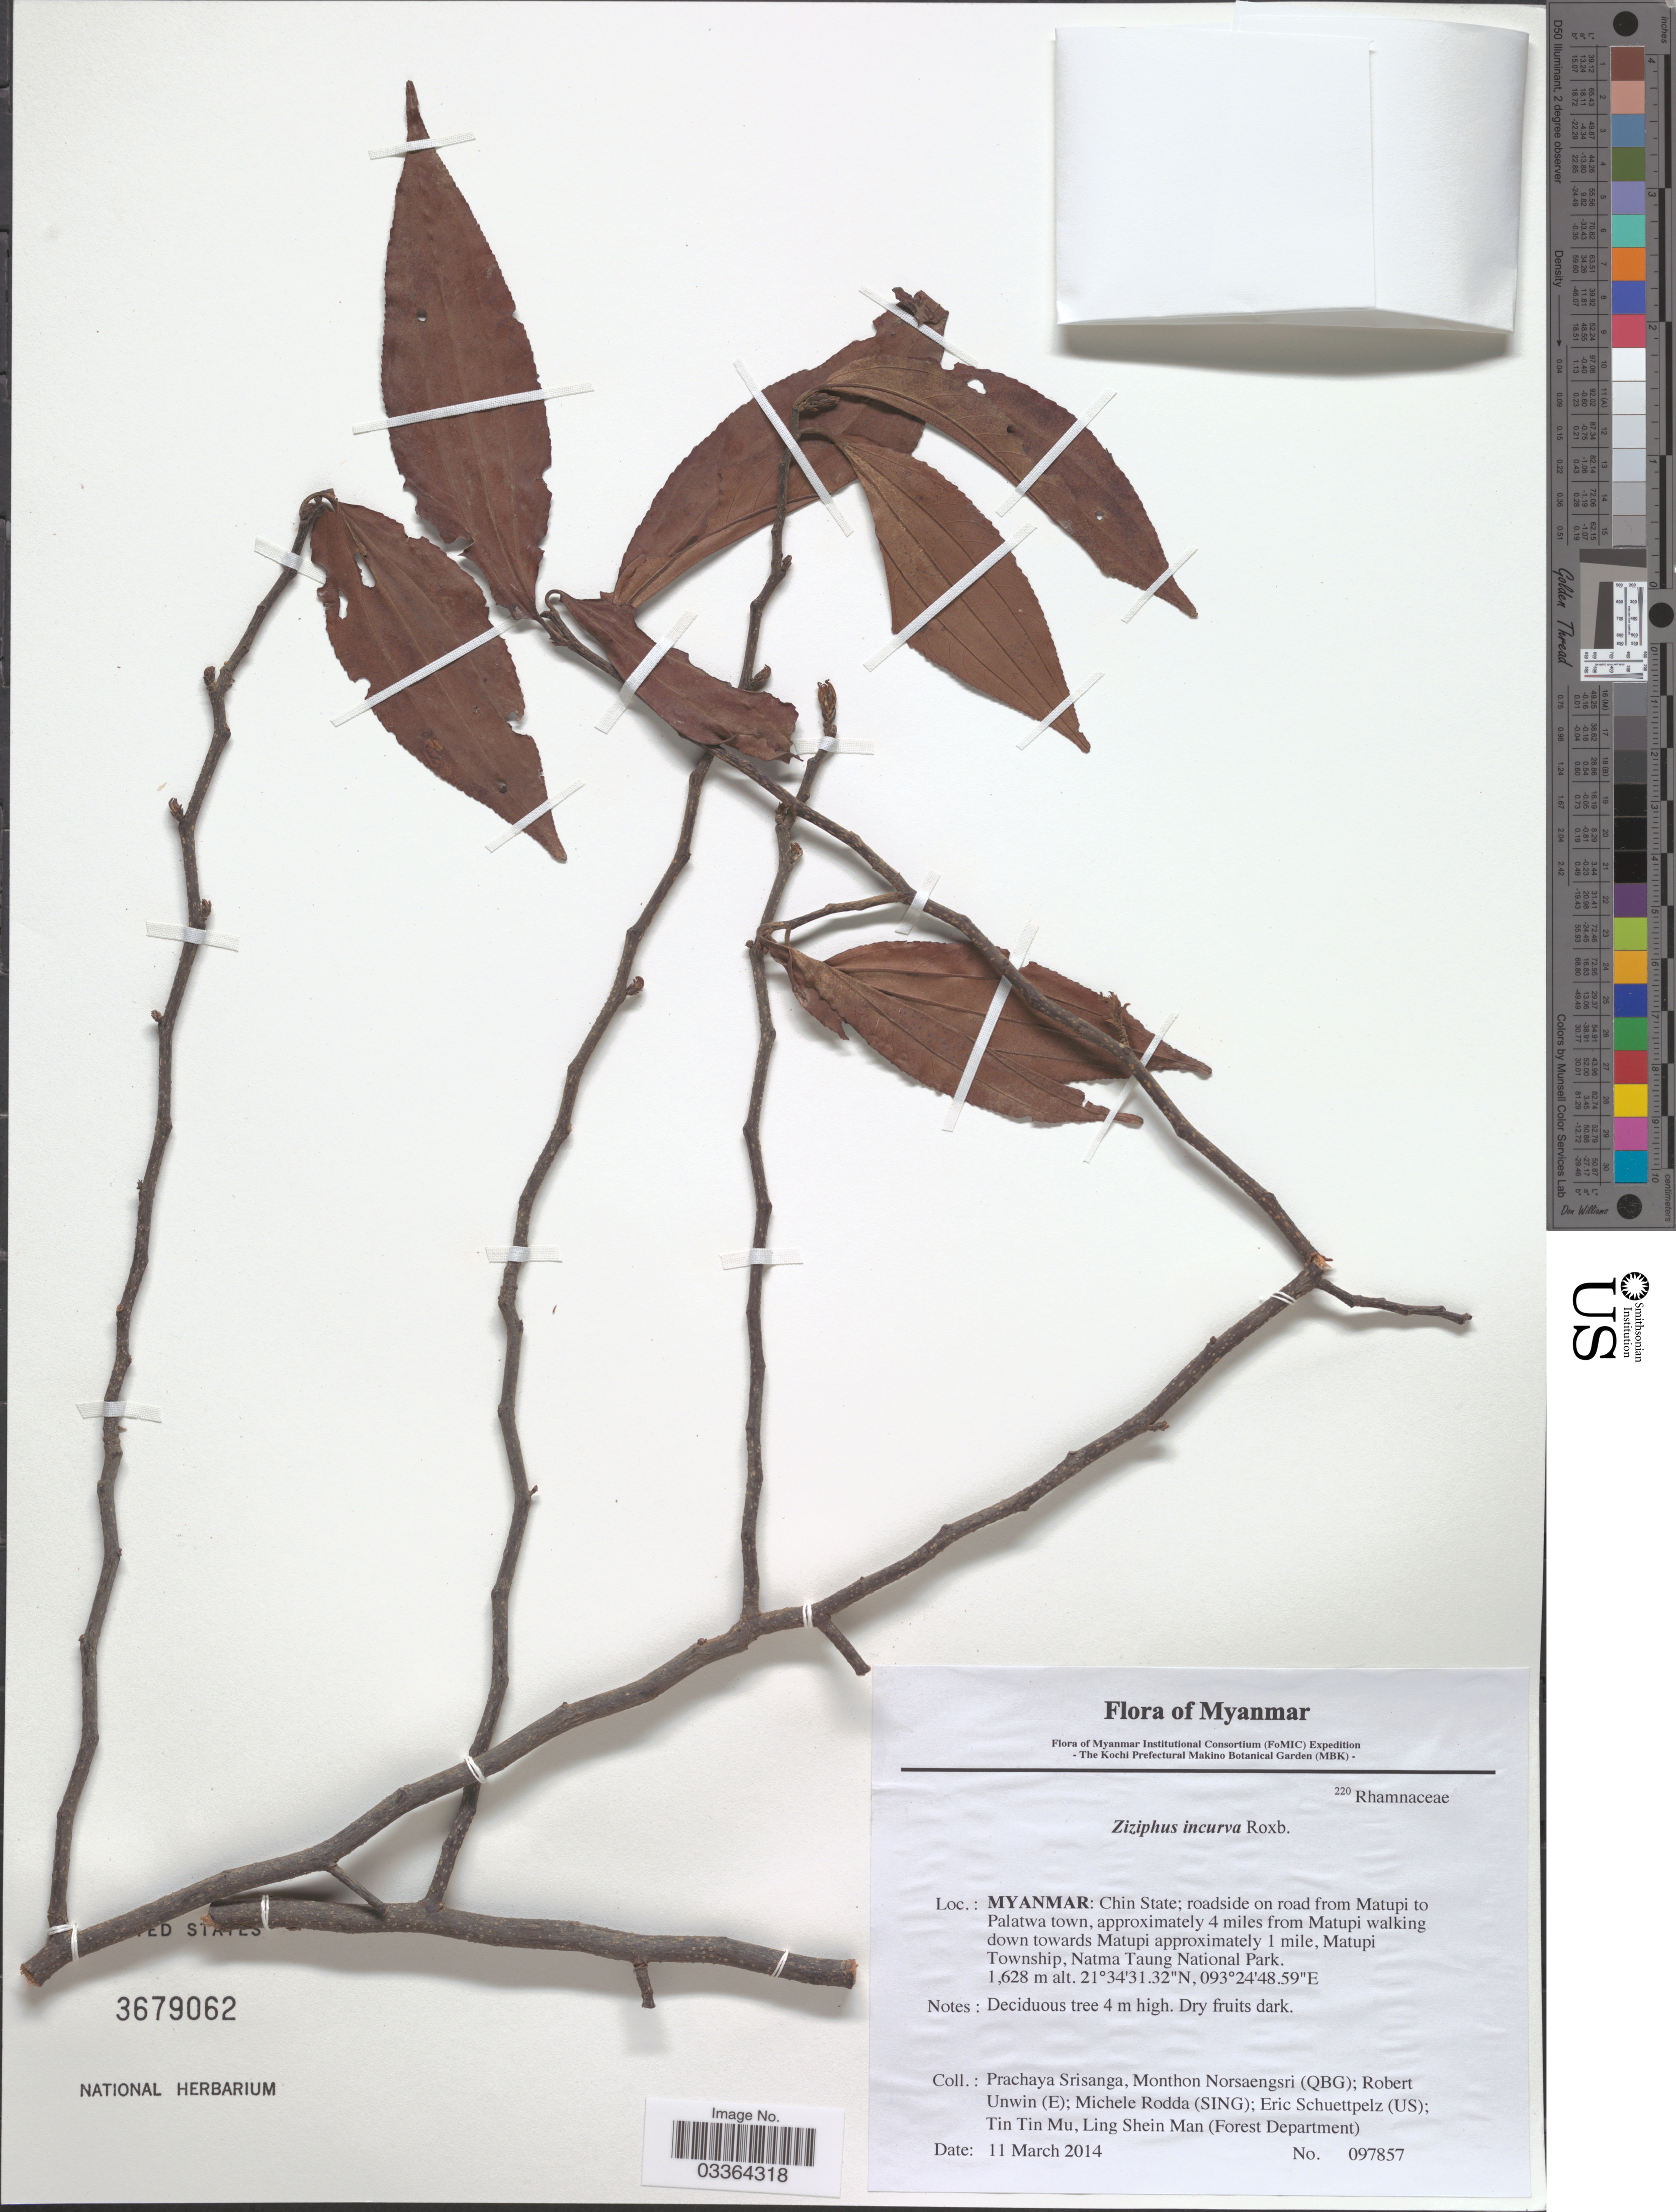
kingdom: Plantae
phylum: Tracheophyta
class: Magnoliopsida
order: Rosales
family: Rhamnaceae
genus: Ziziphus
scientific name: Ziziphus incurva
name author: Roxb.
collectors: P. Srisanga, M. Norsaengsri, R. Unwin, M. Rodda & et al.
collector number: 097857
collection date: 2014-03-11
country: Myanmar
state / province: Chin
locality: Chin State; roadside on road from Matupi to Palatwa town, approximately 4 miles from Matupi walking down towards Matupi approximately 1 mile, Matupi Township, Natma Taung National Park.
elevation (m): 1628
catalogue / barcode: US 3679062